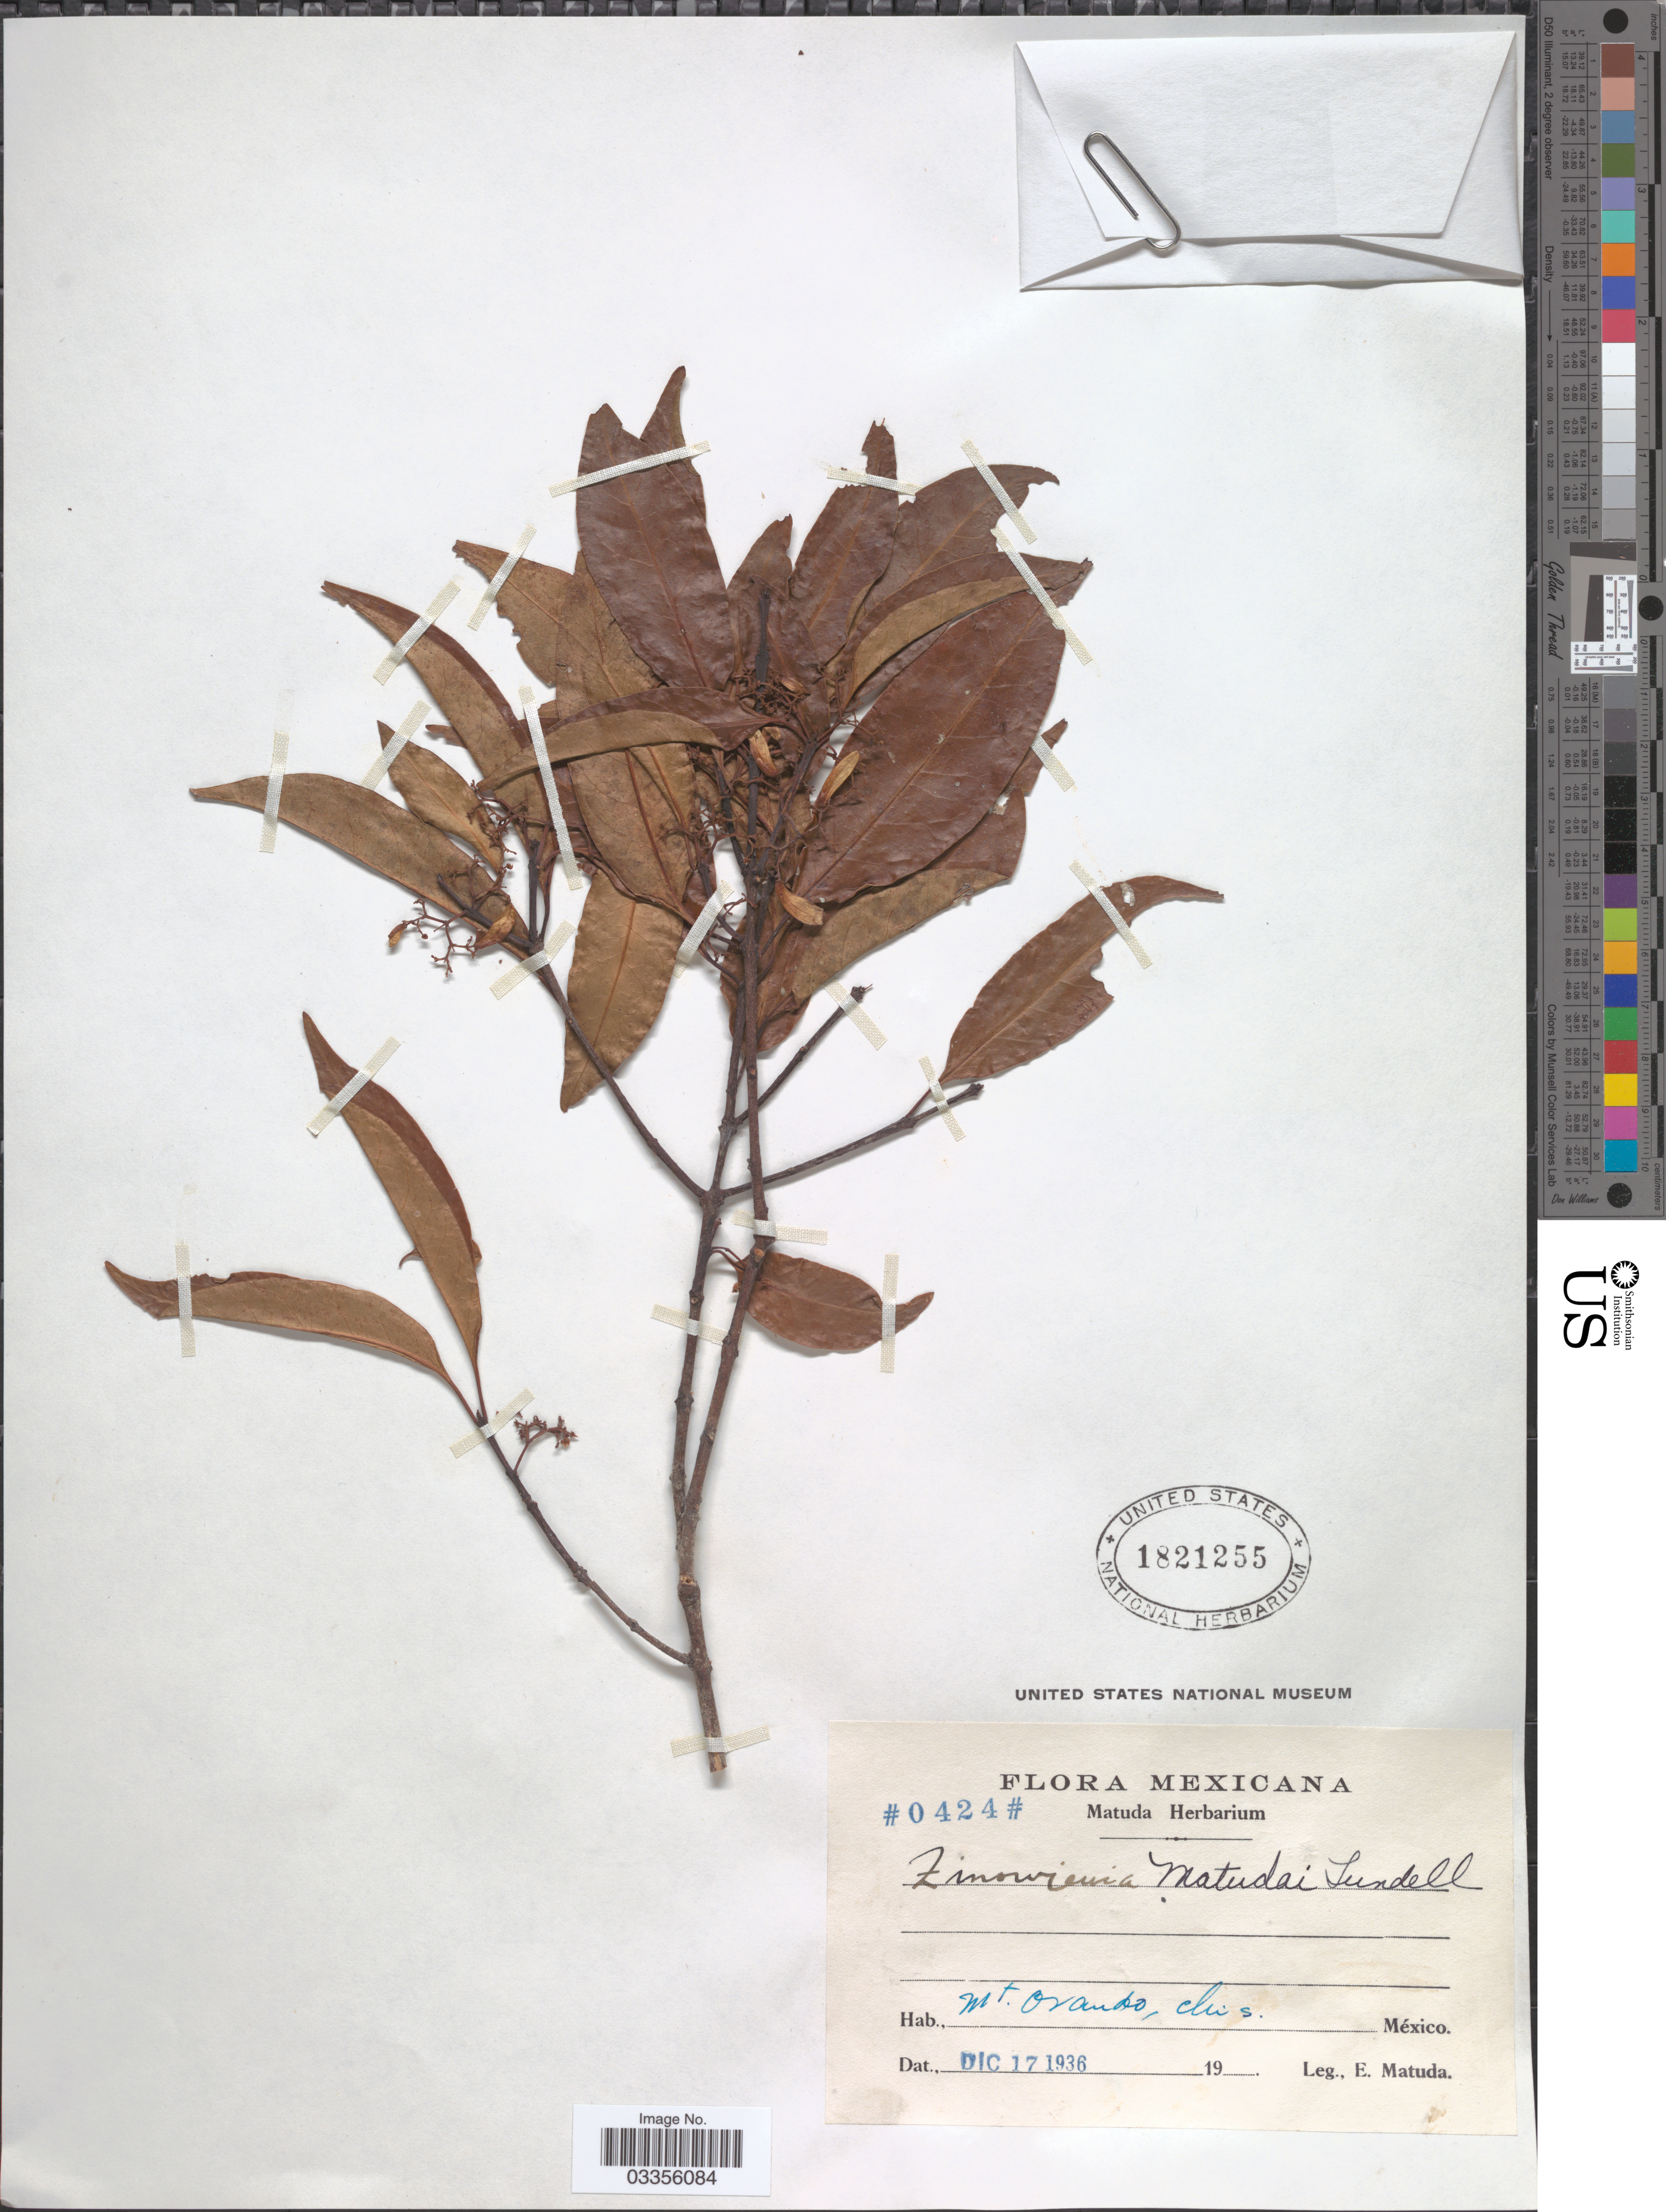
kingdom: Plantae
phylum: Tracheophyta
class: Magnoliopsida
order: Celastrales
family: Celastraceae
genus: Zinowiewia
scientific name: Zinowiewia matudae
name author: Lundell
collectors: E. Matuda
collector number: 0424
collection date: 1936-12-17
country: Mexico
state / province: Chiapas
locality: Mt. Ovando.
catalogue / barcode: US 1821255